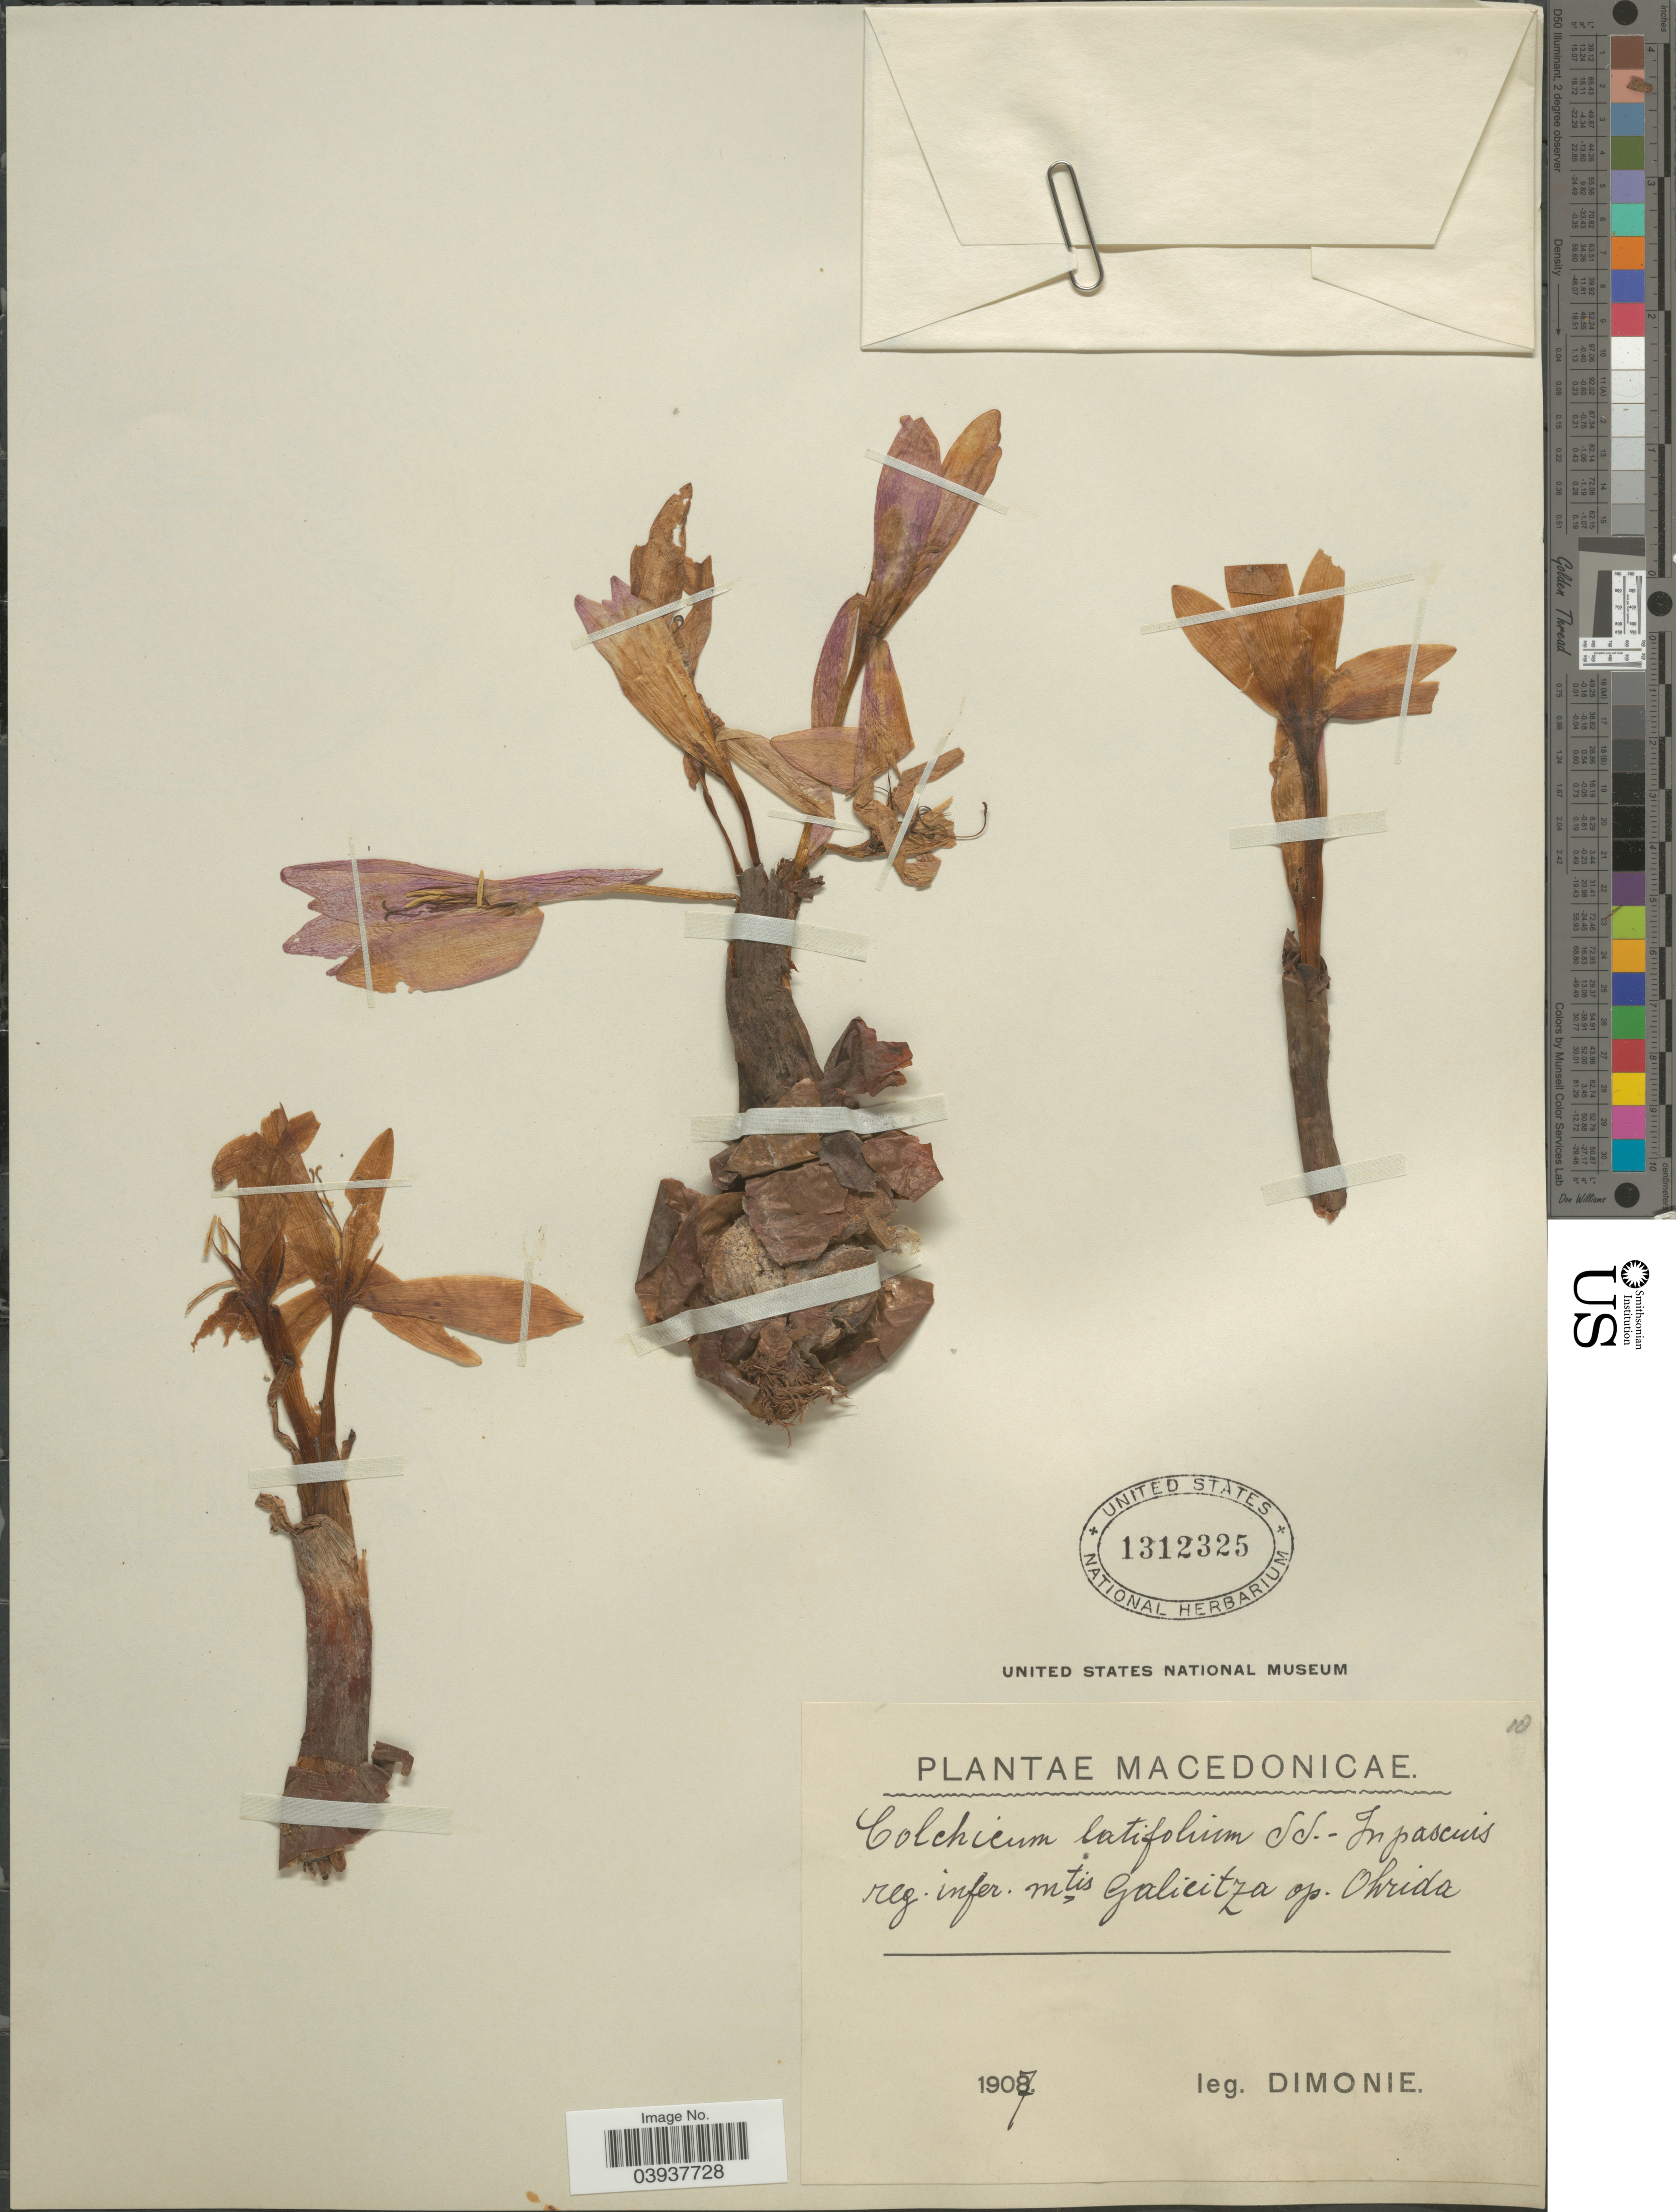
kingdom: Plantae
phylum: Tracheophyta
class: Liliopsida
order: Liliales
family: Colchicaceae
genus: Colchicum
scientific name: Colchicum latifolium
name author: Sm.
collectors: -. Dimonie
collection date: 1907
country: North Macedonia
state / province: Ohrid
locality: Macedonicae. In pascuis reg. infer. mtis Galicitza op. Ohrida.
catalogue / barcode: US 1312325